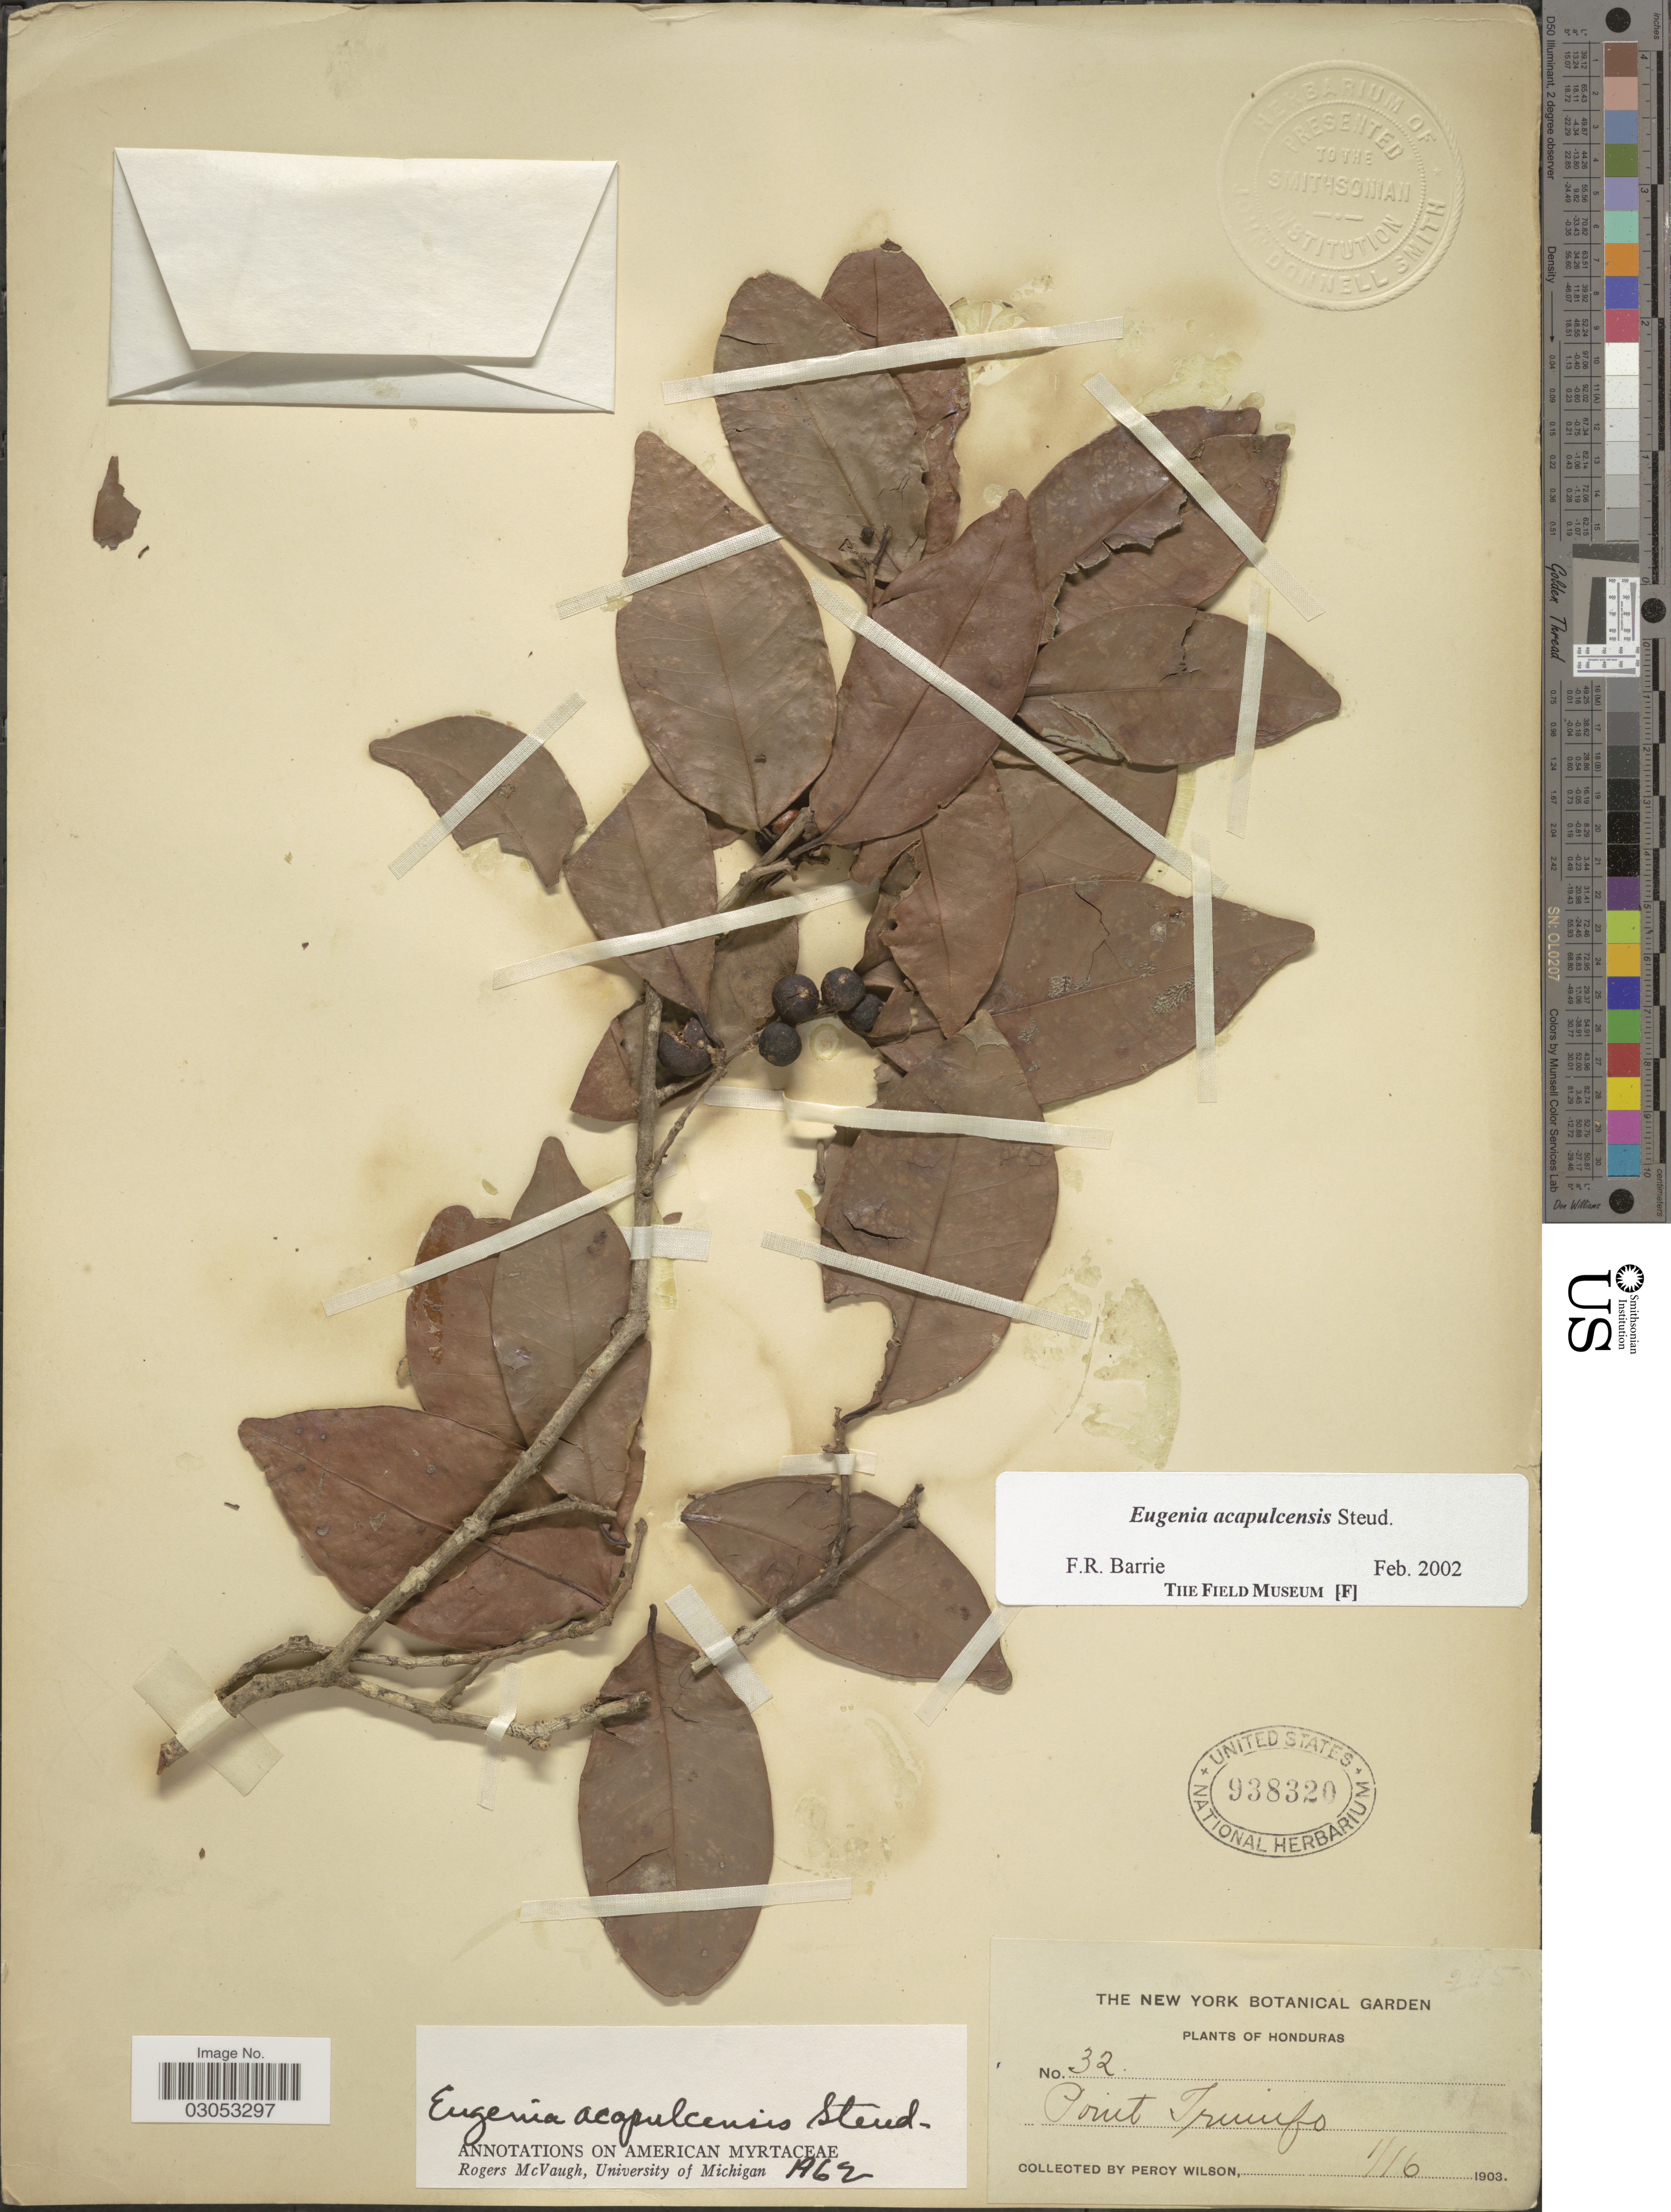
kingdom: Plantae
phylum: Tracheophyta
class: Magnoliopsida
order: Myrtales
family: Myrtaceae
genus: Eugenia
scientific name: Eugenia acapulcensis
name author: Steud.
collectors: P. Wilson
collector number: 32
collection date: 1903-01-16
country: Honduras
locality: Point Triunfo.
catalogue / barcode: US 938320